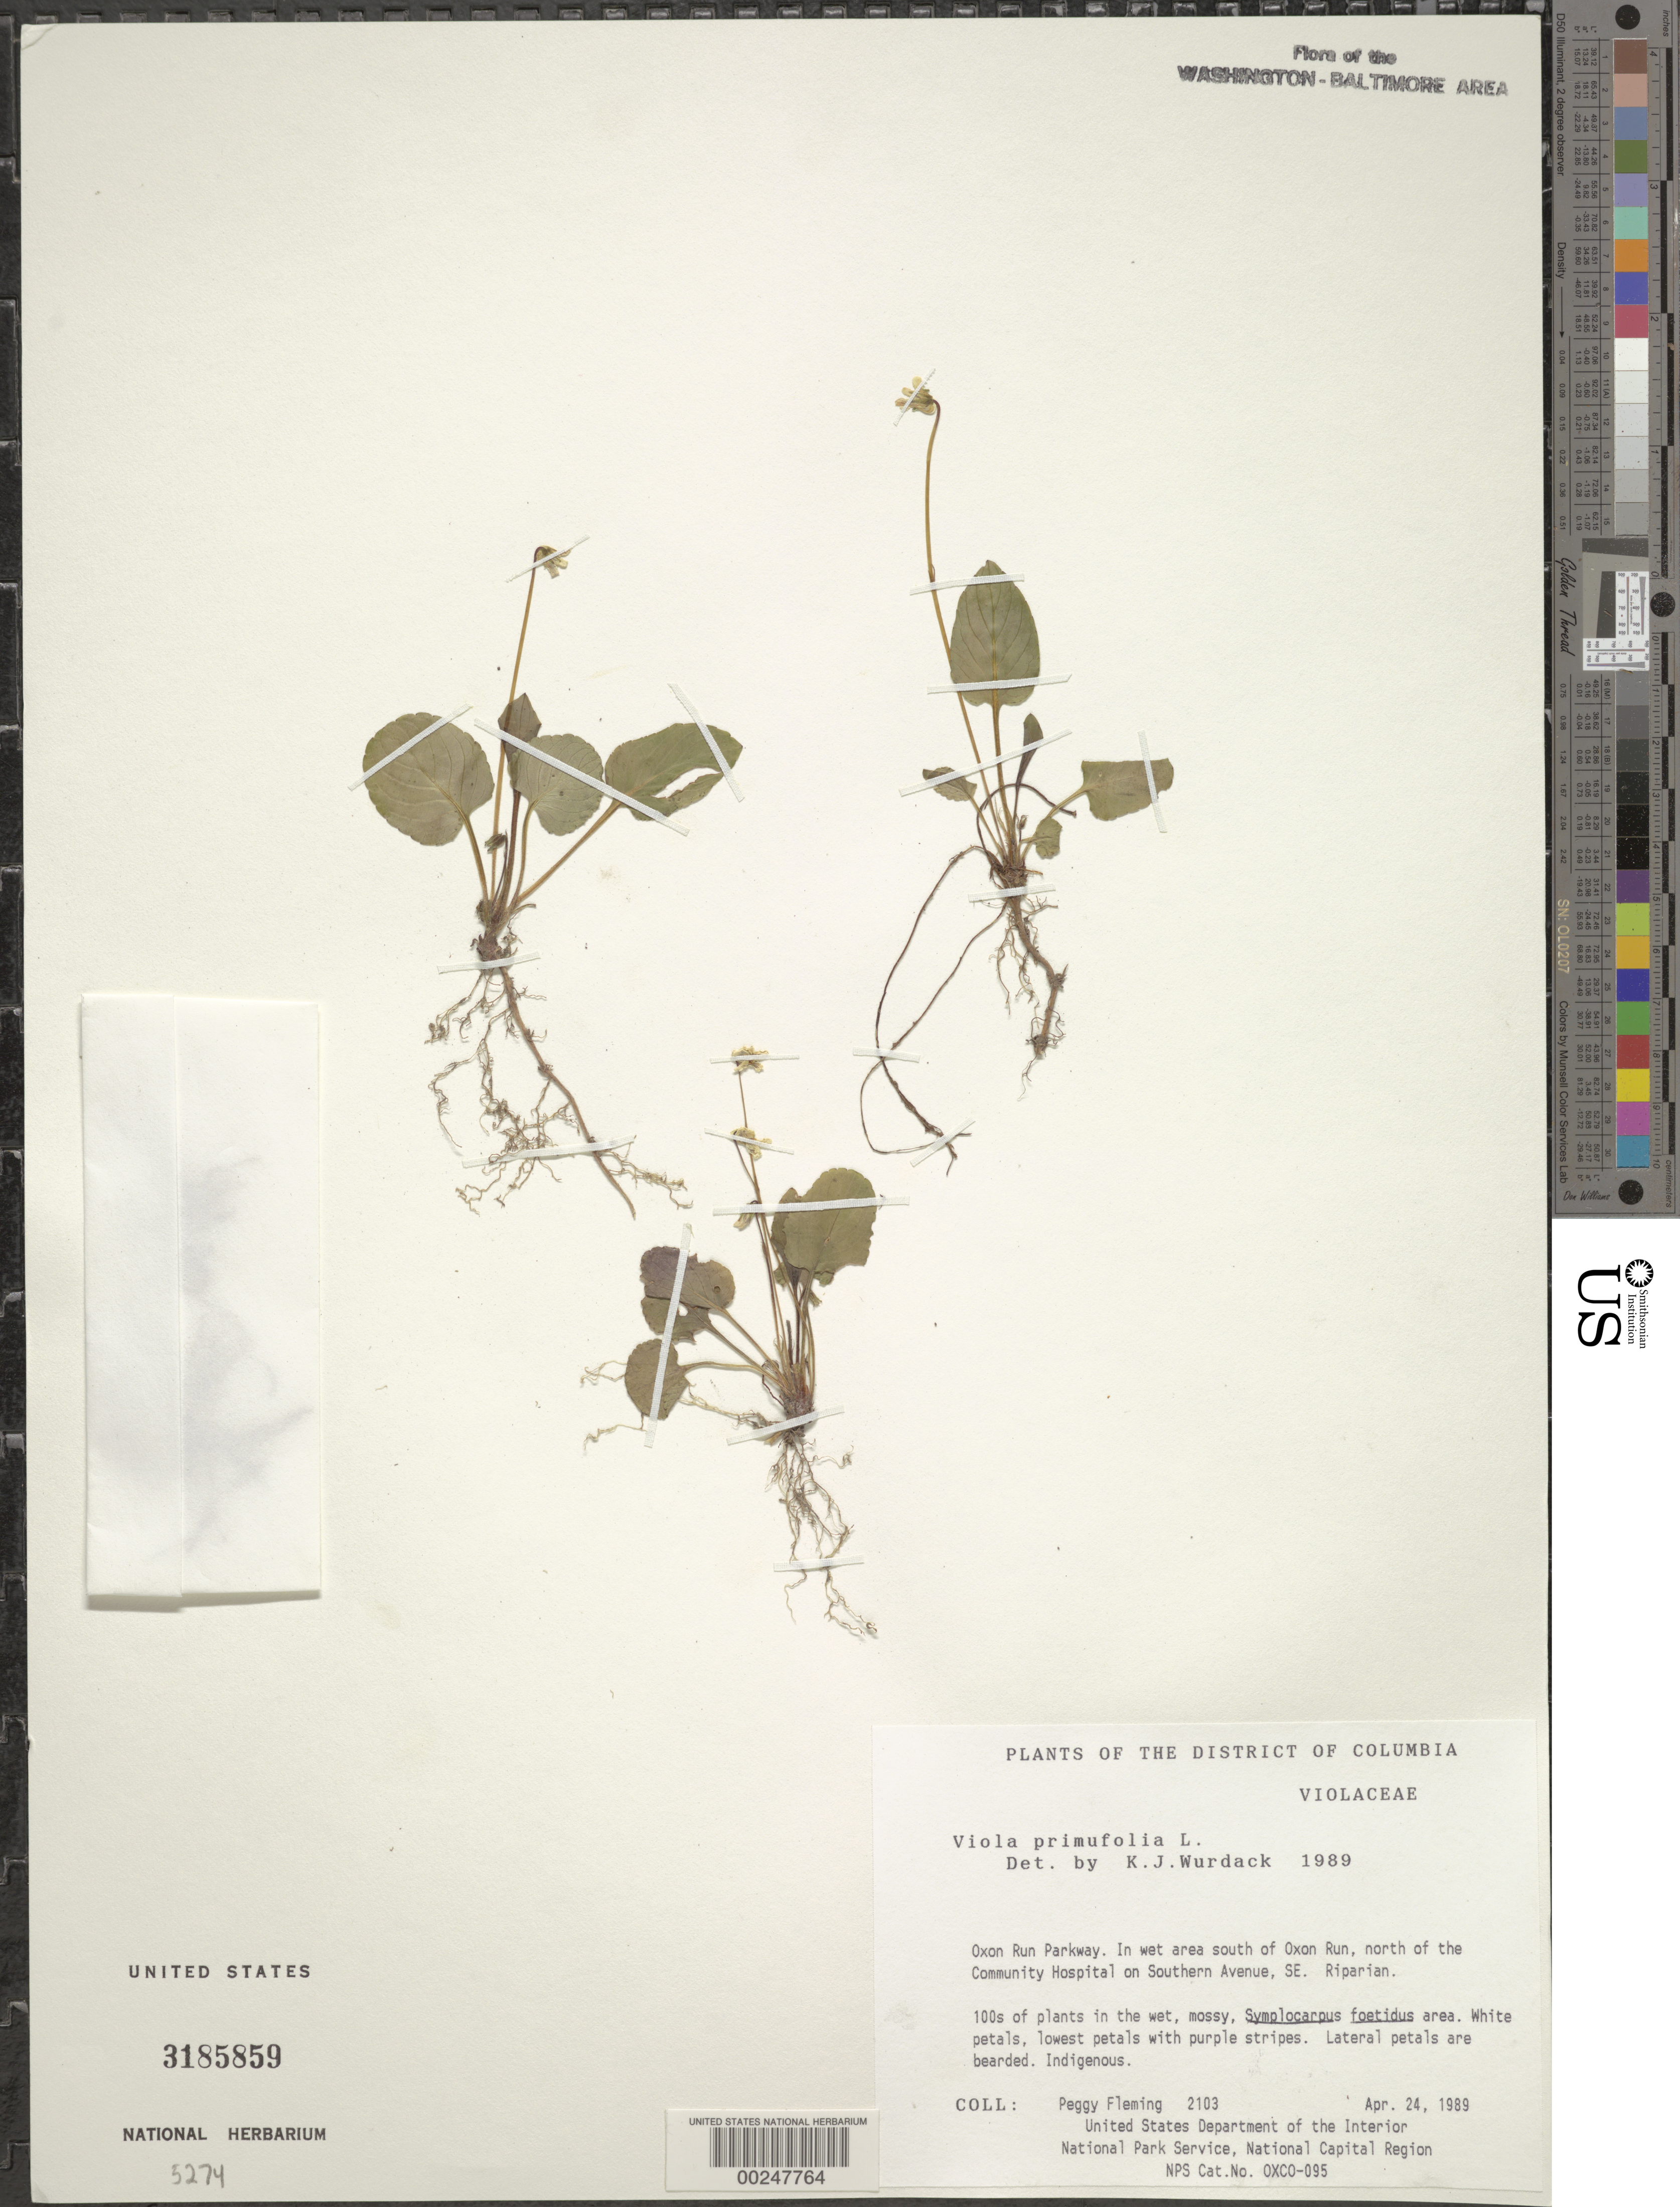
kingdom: Plantae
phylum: Tracheophyta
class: Magnoliopsida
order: Malpighiales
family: Violaceae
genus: Viola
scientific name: Viola primulifolia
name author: L.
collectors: P. Fleming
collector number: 2103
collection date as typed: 24 Apr 1989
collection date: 1989-04-24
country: United States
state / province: District of Columbia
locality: Oxon Run Parkway, S of Oxon Run, N of Community Hospital on Southern Ave, SE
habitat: In wet mossy area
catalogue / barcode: US 3185859